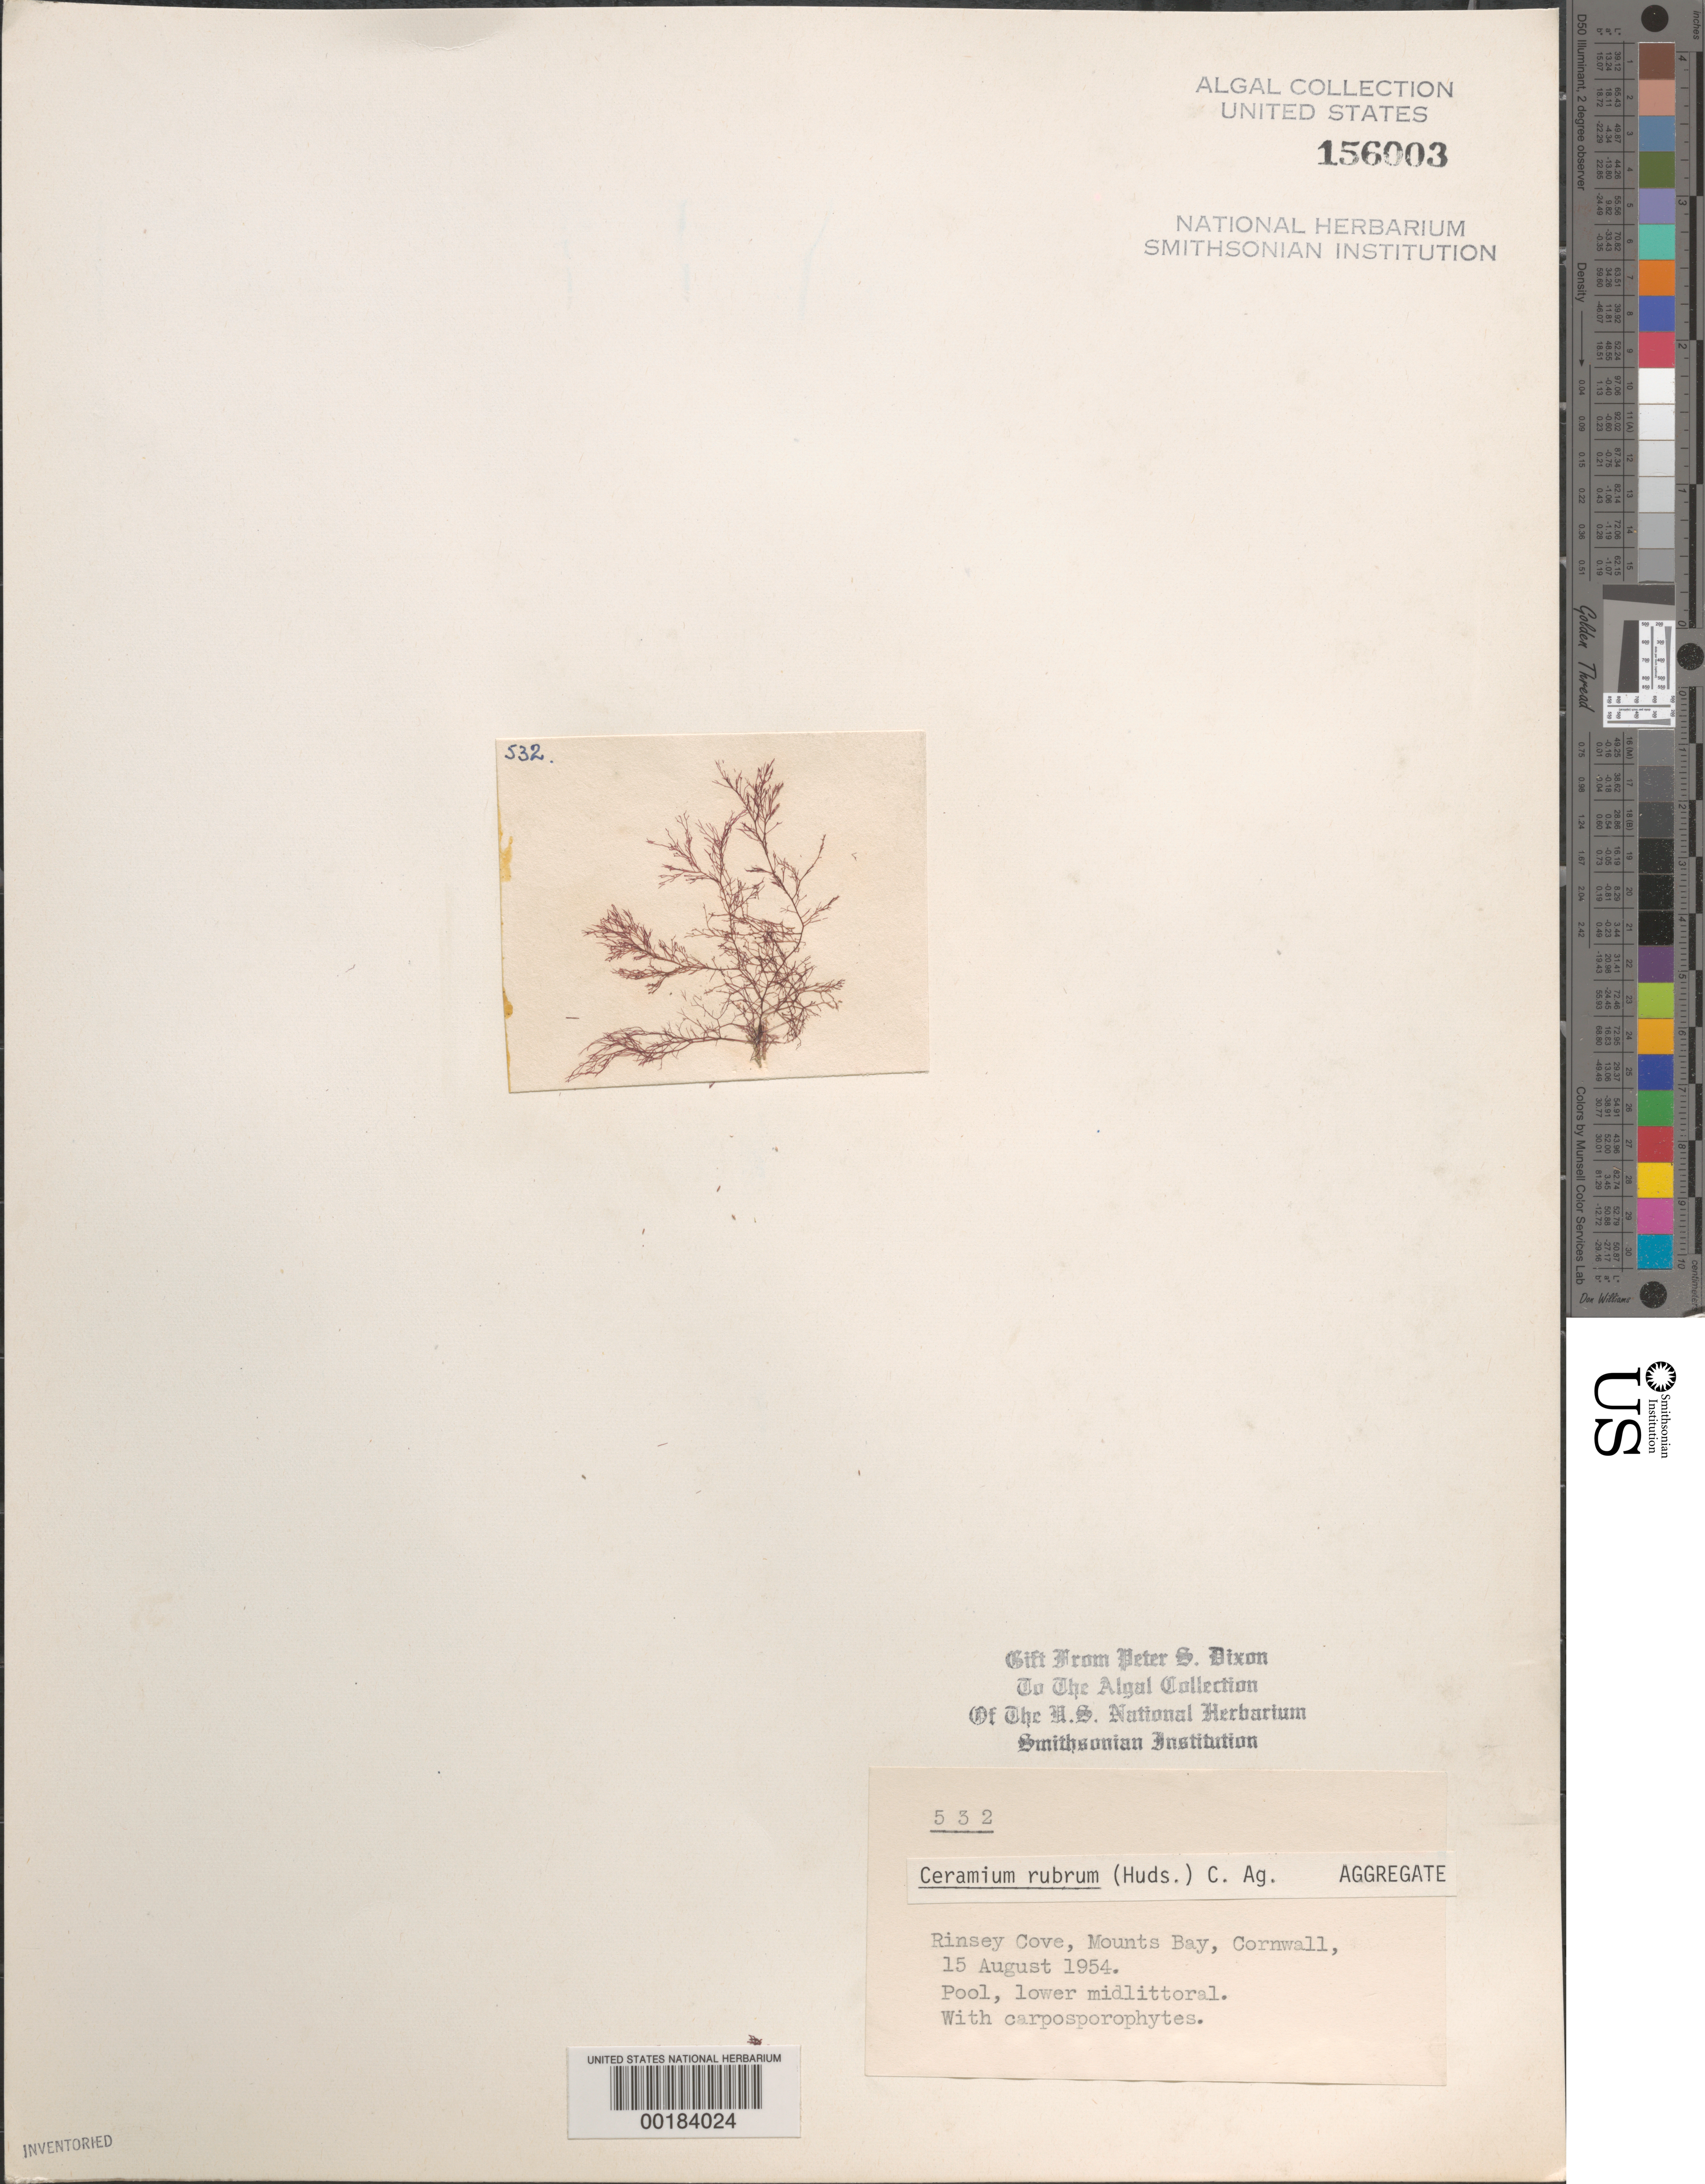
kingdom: Plantae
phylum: Rhodophyta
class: Florideophyceae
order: Ceramiales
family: Ceramiaceae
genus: Ceramium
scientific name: Ceramium rubrum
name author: C. Agardh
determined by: Dixon, P. S.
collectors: P. S. Dixon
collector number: PSD 532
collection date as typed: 15 Aug 1954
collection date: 1954-08-15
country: United Kingdom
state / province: England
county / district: Cornwall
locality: Rinsey Cove, Mounts Bay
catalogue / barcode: US 156003